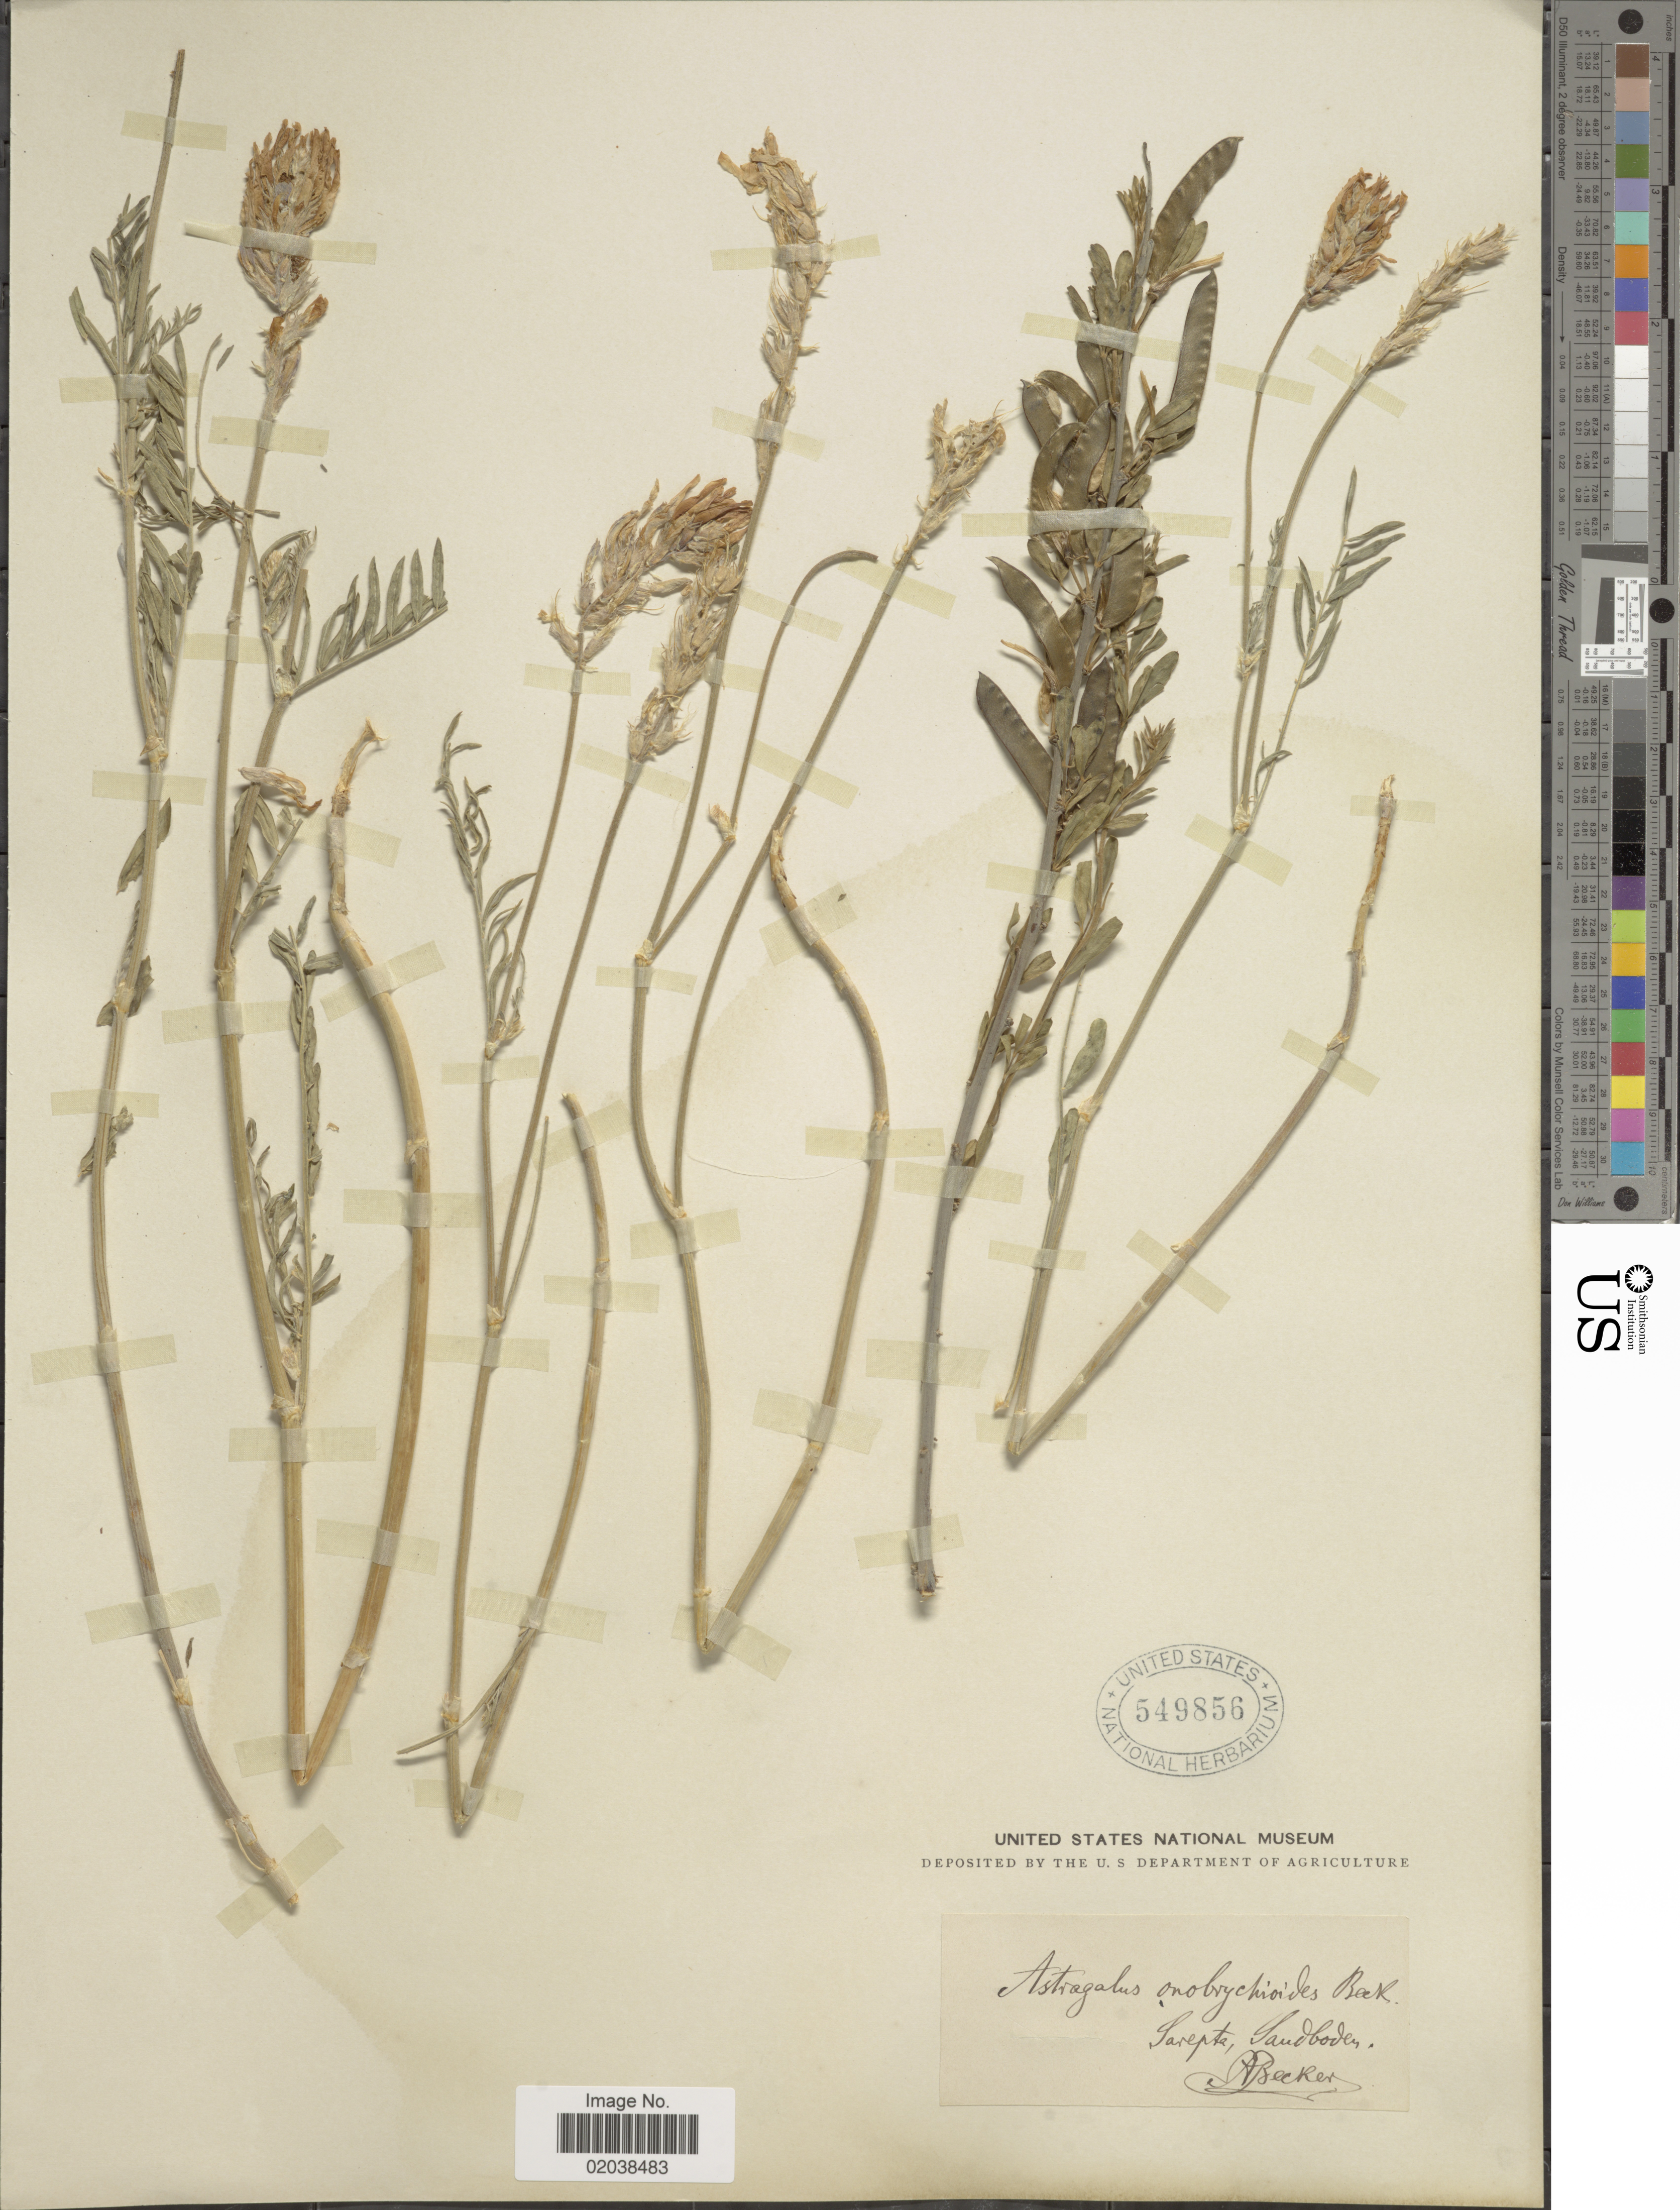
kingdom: Plantae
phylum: Tracheophyta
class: Magnoliopsida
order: Fabales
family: Fabaceae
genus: Astragalus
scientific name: Astragalus onobrychioides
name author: M. Bieb.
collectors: A. Becker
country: Russian Federation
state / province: Volgograd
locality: Sarepta, Sandboden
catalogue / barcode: US 549856